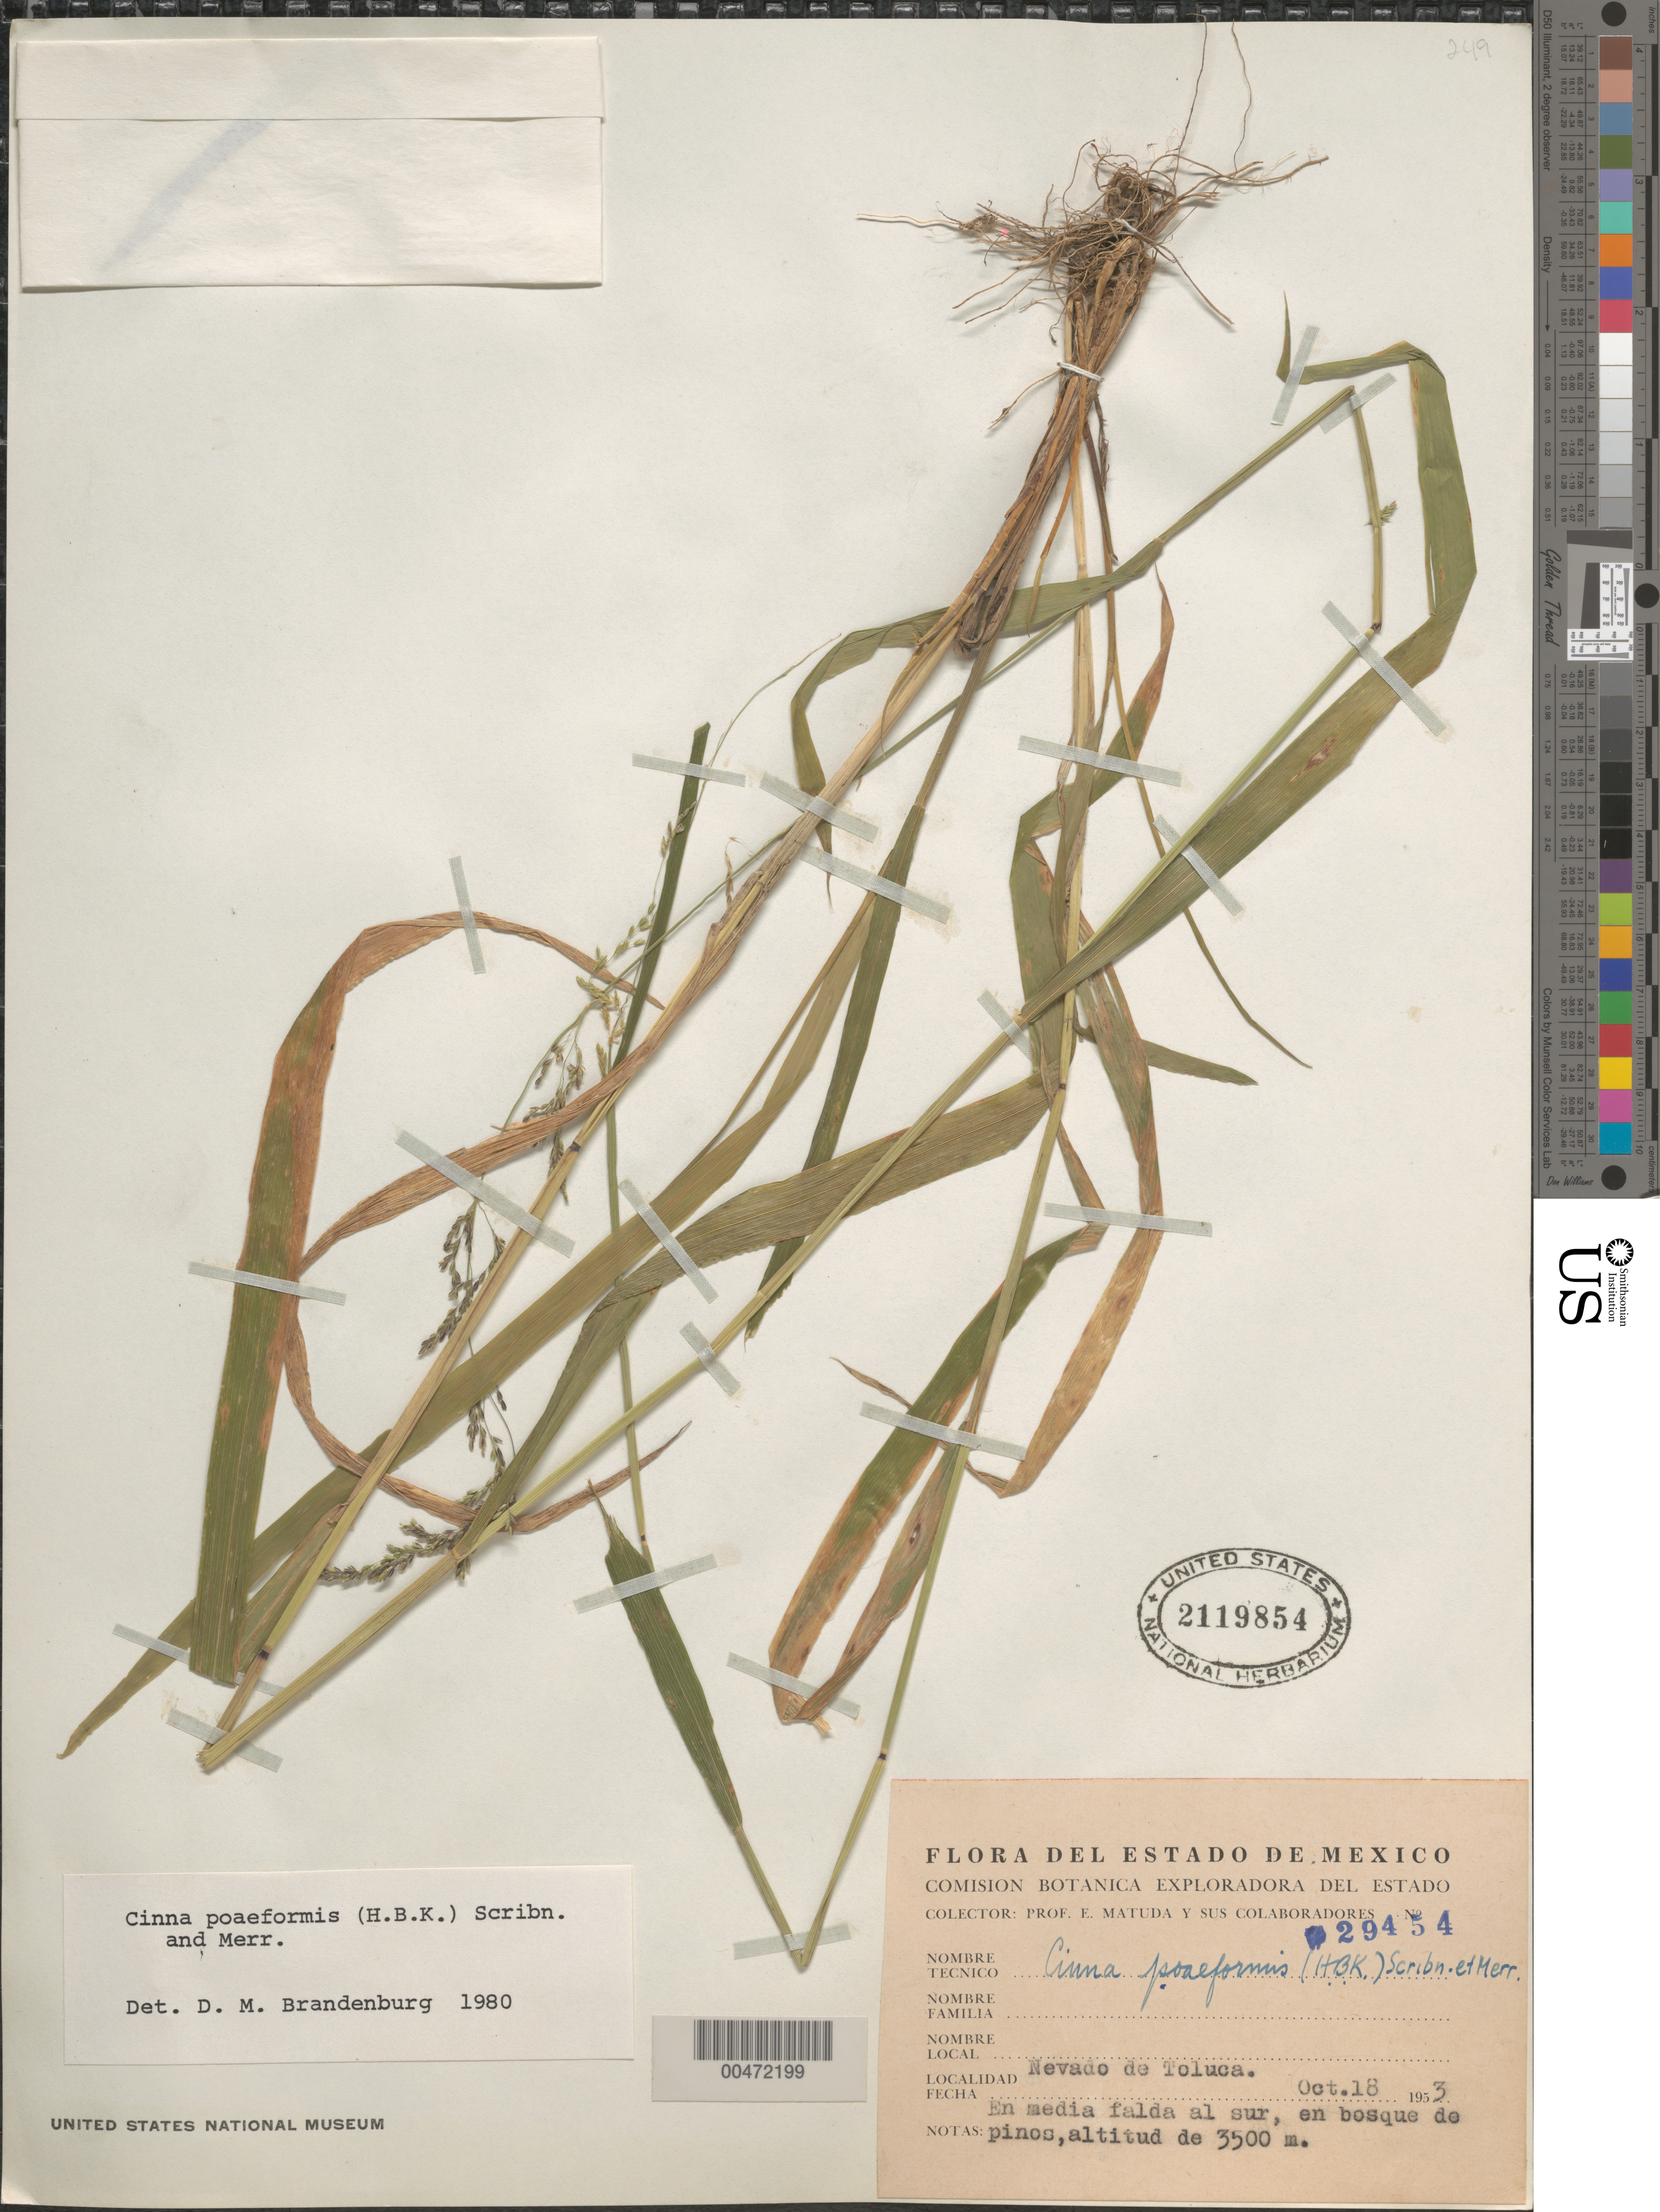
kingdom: Plantae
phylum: Tracheophyta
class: Liliopsida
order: Poales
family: Poaceae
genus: Cinna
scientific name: Cinna poiformis (Kunth) Scribn. & Merr.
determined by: Brandenburg, D. M.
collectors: E. Matuda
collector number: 29454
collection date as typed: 18 Oct 1953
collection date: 1953-10-18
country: Mexico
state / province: México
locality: Nevado de Toluca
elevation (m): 3500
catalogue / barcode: US 2119854